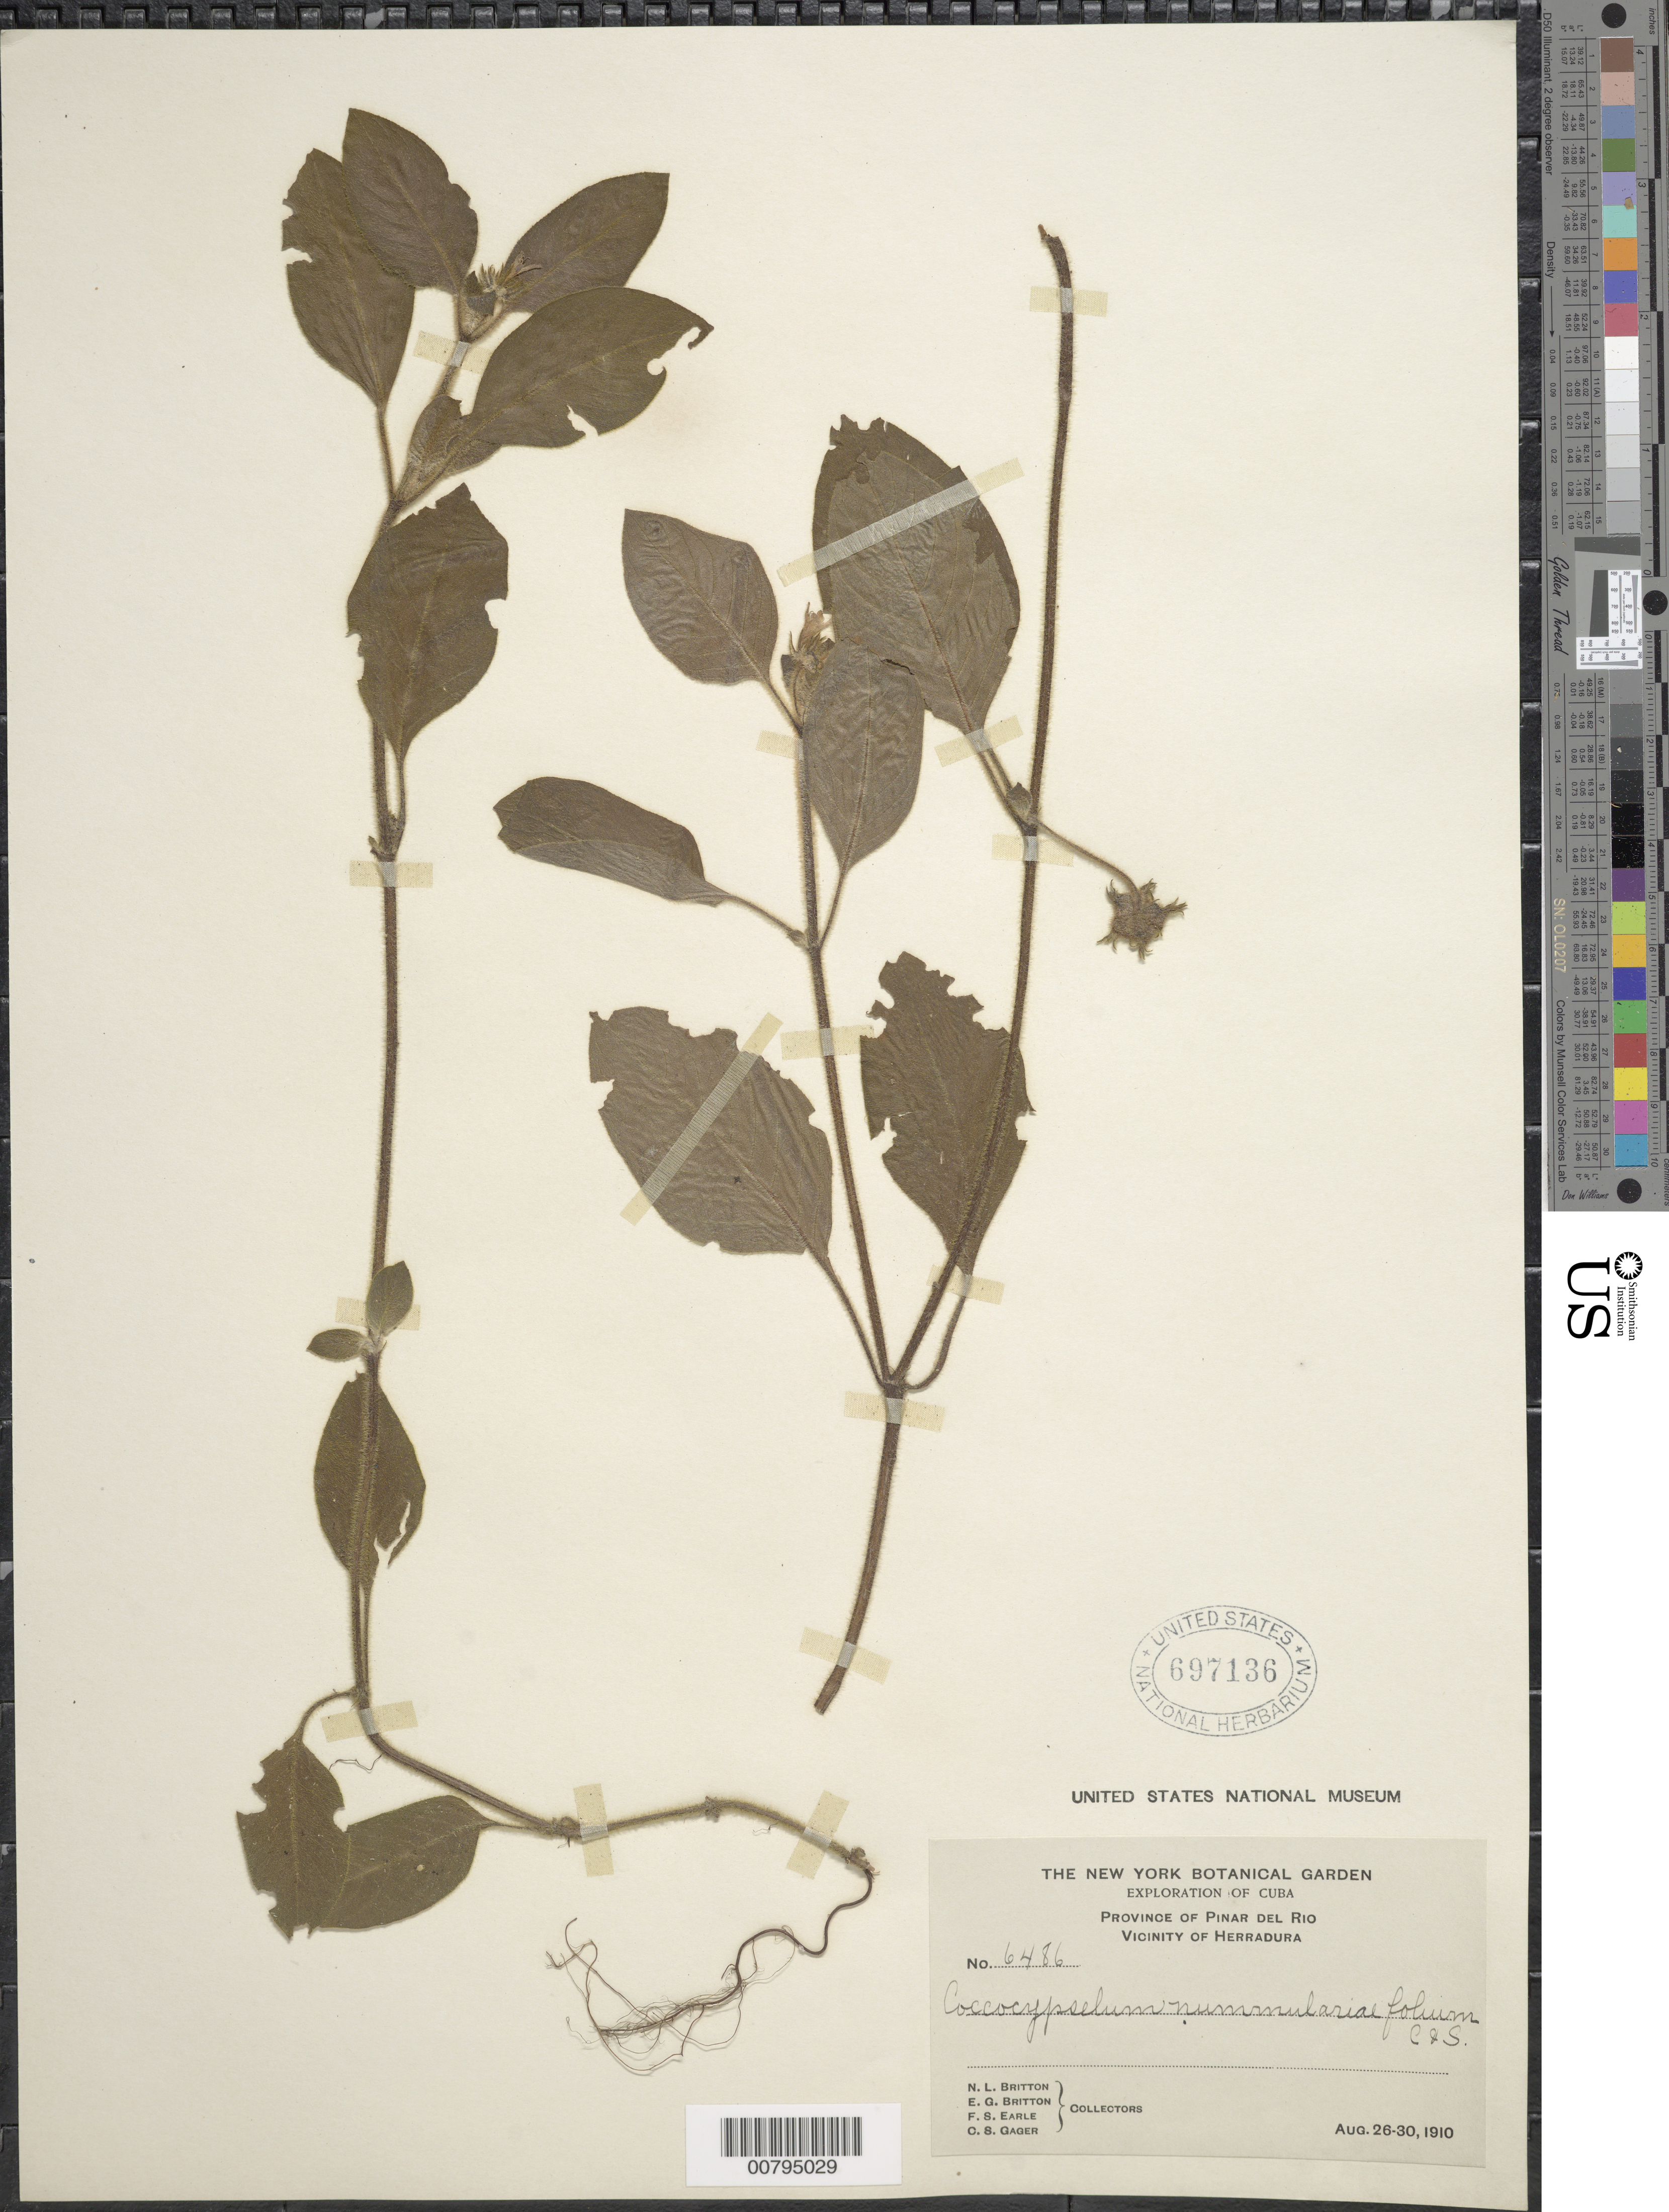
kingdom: Plantae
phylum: Tracheophyta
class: Magnoliopsida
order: Gentianales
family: Rubiaceae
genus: Coccocypselum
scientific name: Coccocypselum cordifolium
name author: Nees & Mart.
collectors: N. Britton, E. G. Britton, F. S. Earle & C. Gager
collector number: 6486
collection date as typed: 26 Aug 1910 to 30 Aug 1910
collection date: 1910-08-26/1910-08-30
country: Cuba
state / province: Pinar del Río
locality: Vicinity of Herradura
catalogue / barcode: US 697136